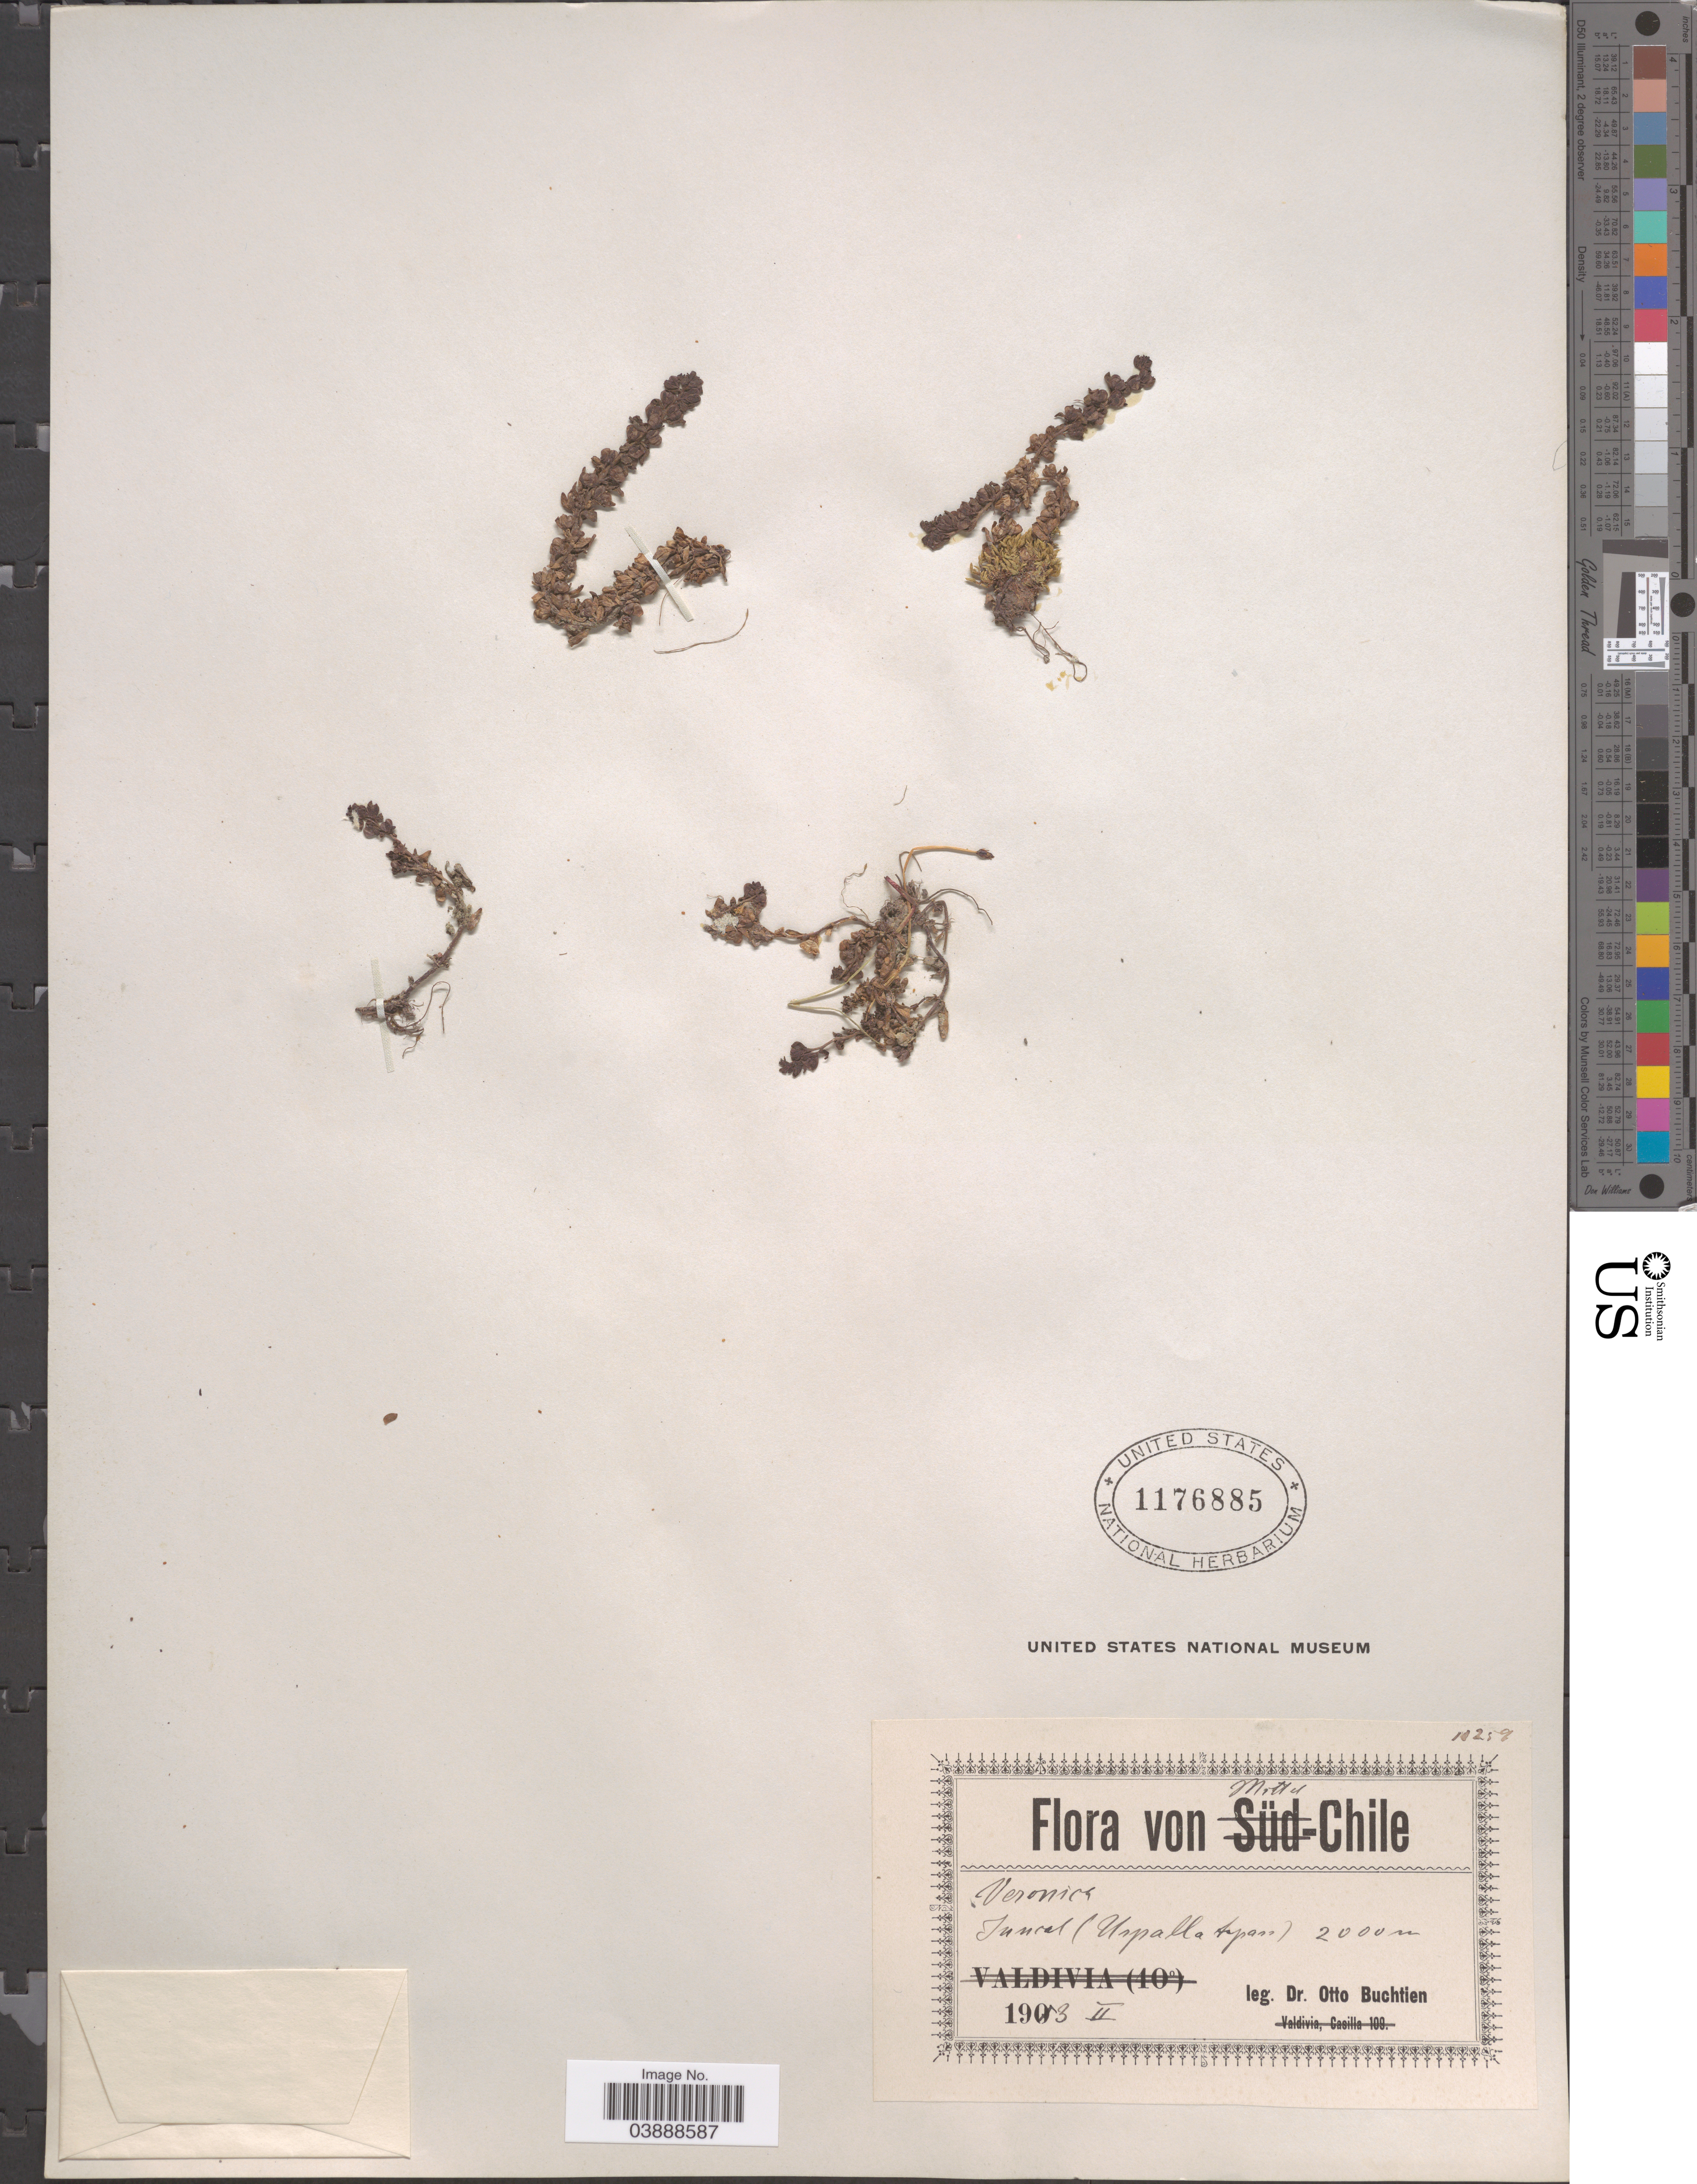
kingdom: Plantae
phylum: Tracheophyta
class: Magnoliopsida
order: Lamiales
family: Plantaginaceae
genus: Veronica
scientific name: Veronica peregrina var. xalapensis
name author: Kunth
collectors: O. Buchtien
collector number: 10259*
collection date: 1913-02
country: Chile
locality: Mittel Chile. Tunnel (Uspallata pass).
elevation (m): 2000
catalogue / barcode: US 1176885